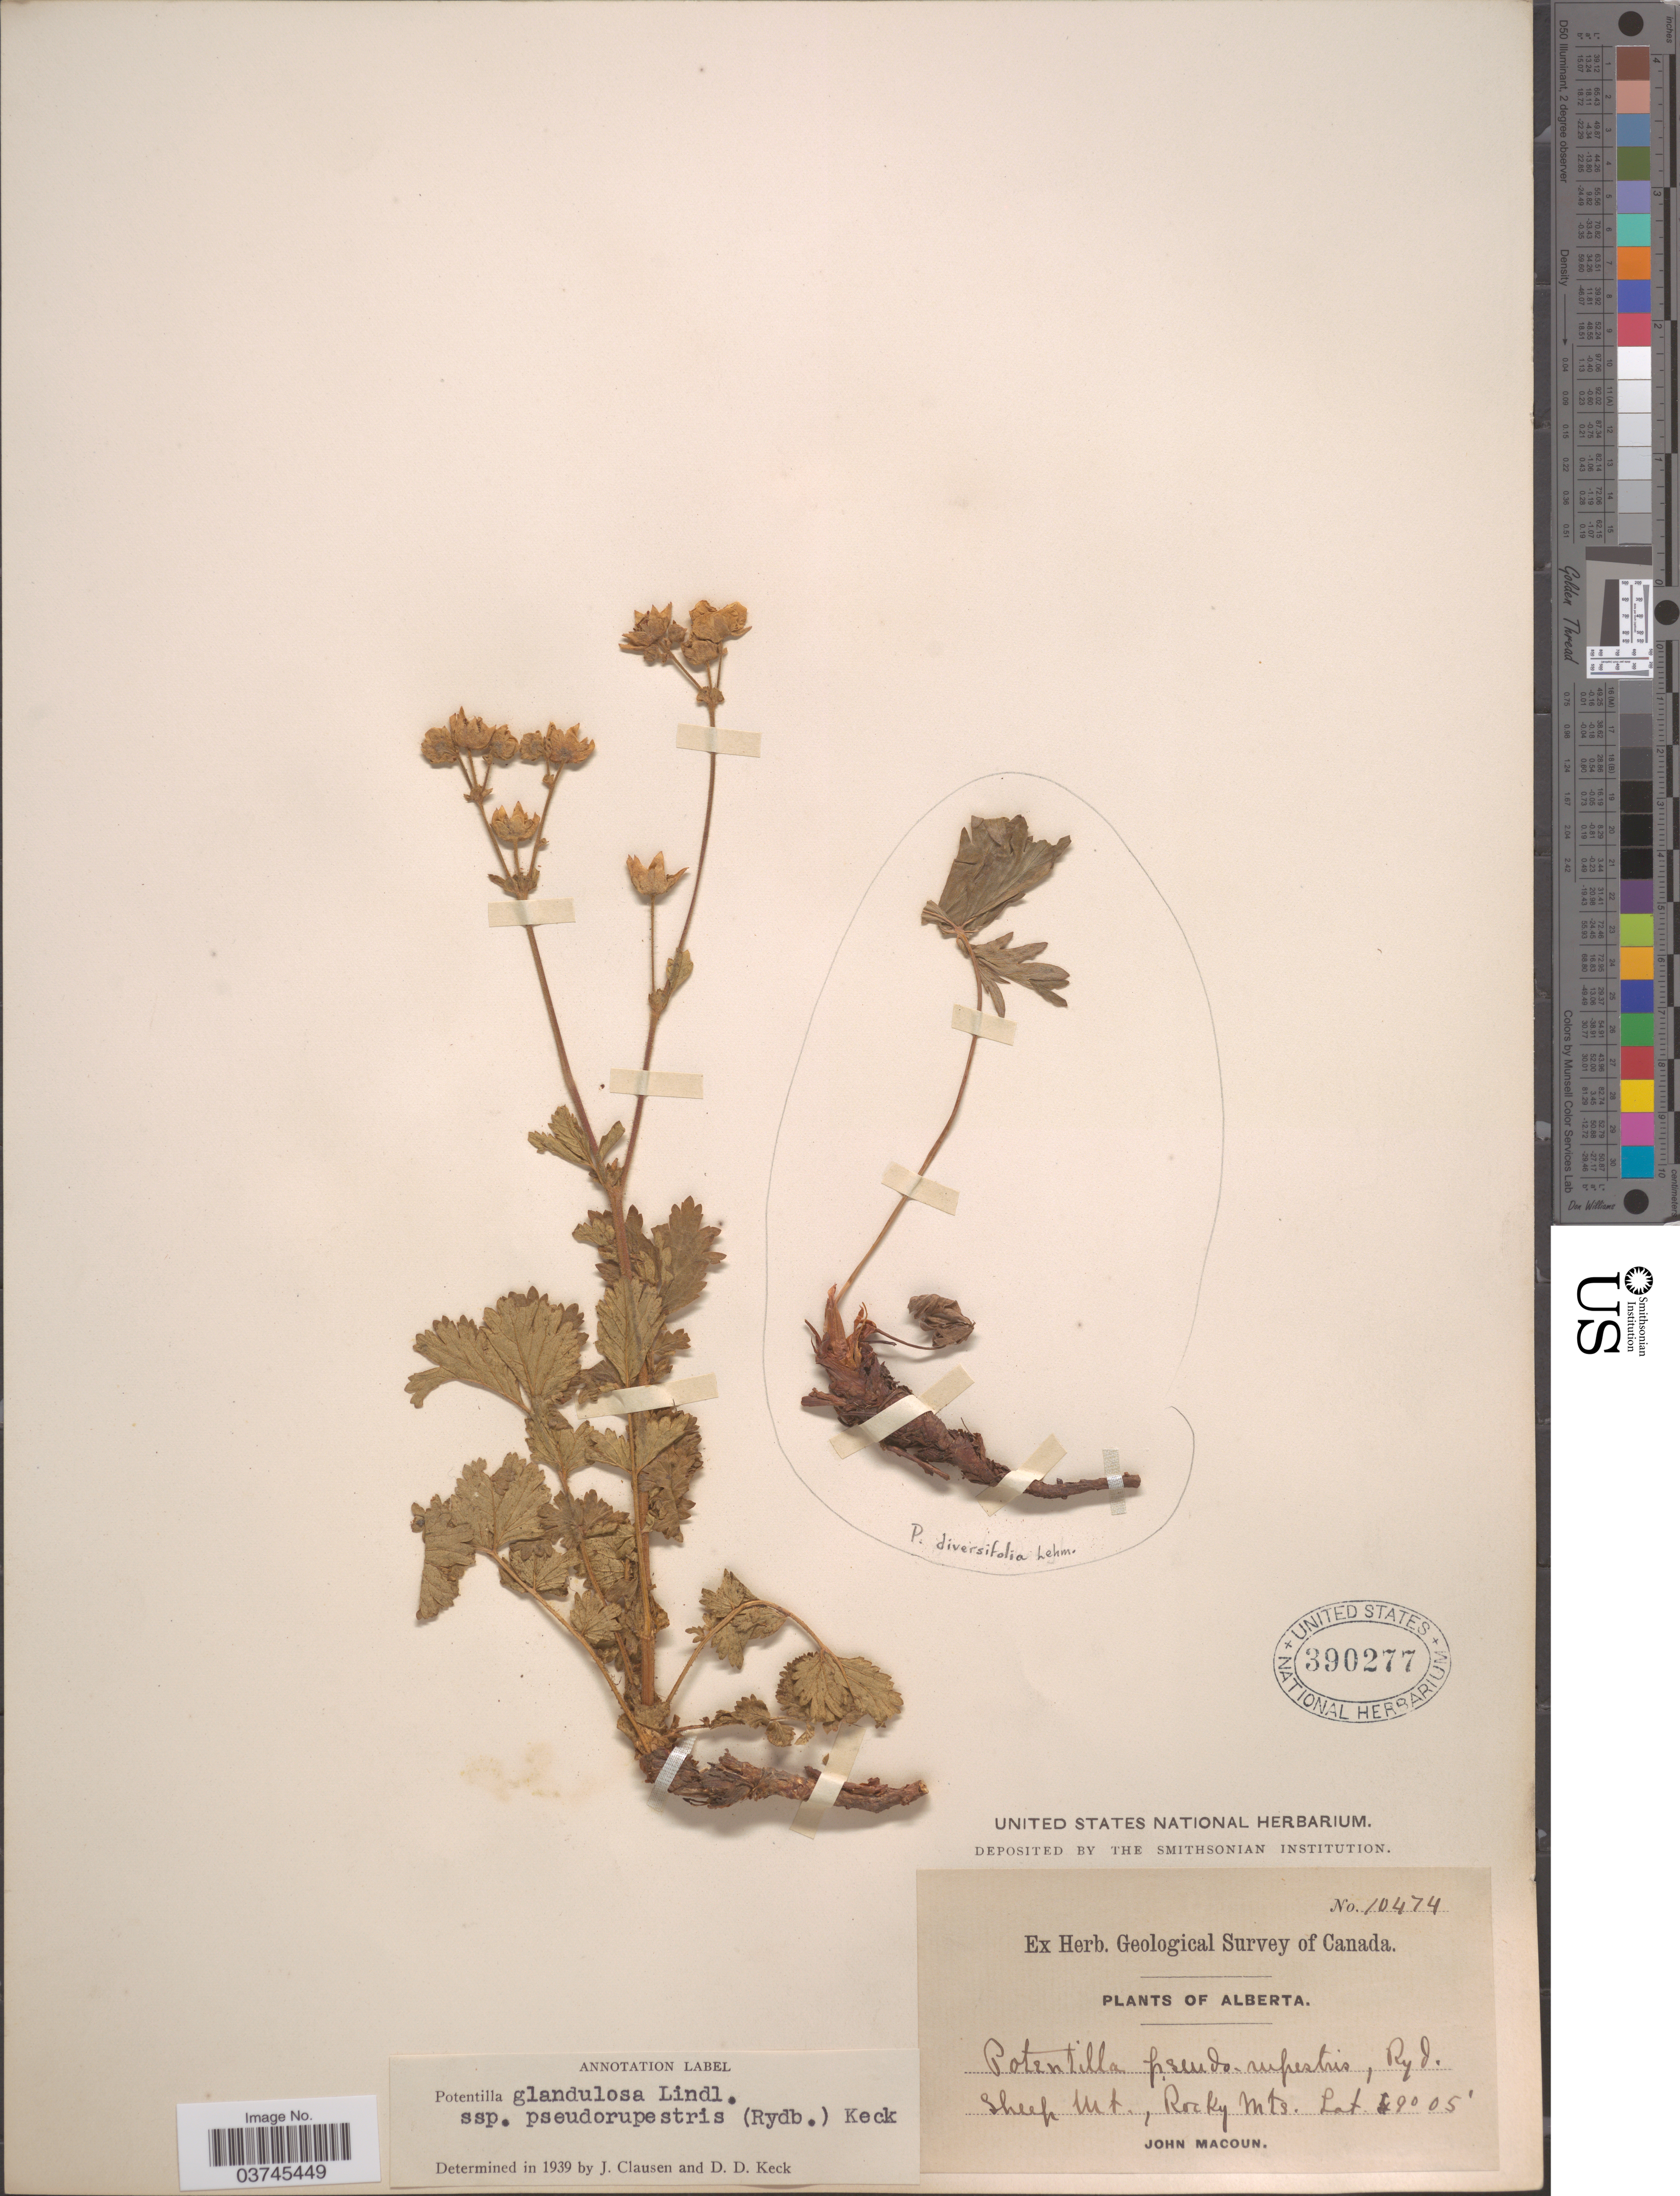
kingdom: Plantae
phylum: Tracheophyta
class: Magnoliopsida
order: Rosales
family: Rosaceae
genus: Drymocallis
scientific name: Drymocallis pseudorupestris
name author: (Rydb.) Rydb.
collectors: J. Macoun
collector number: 10474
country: Canada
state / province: Alberta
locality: Sheep Mt., Rocky Mts.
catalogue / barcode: US 390277